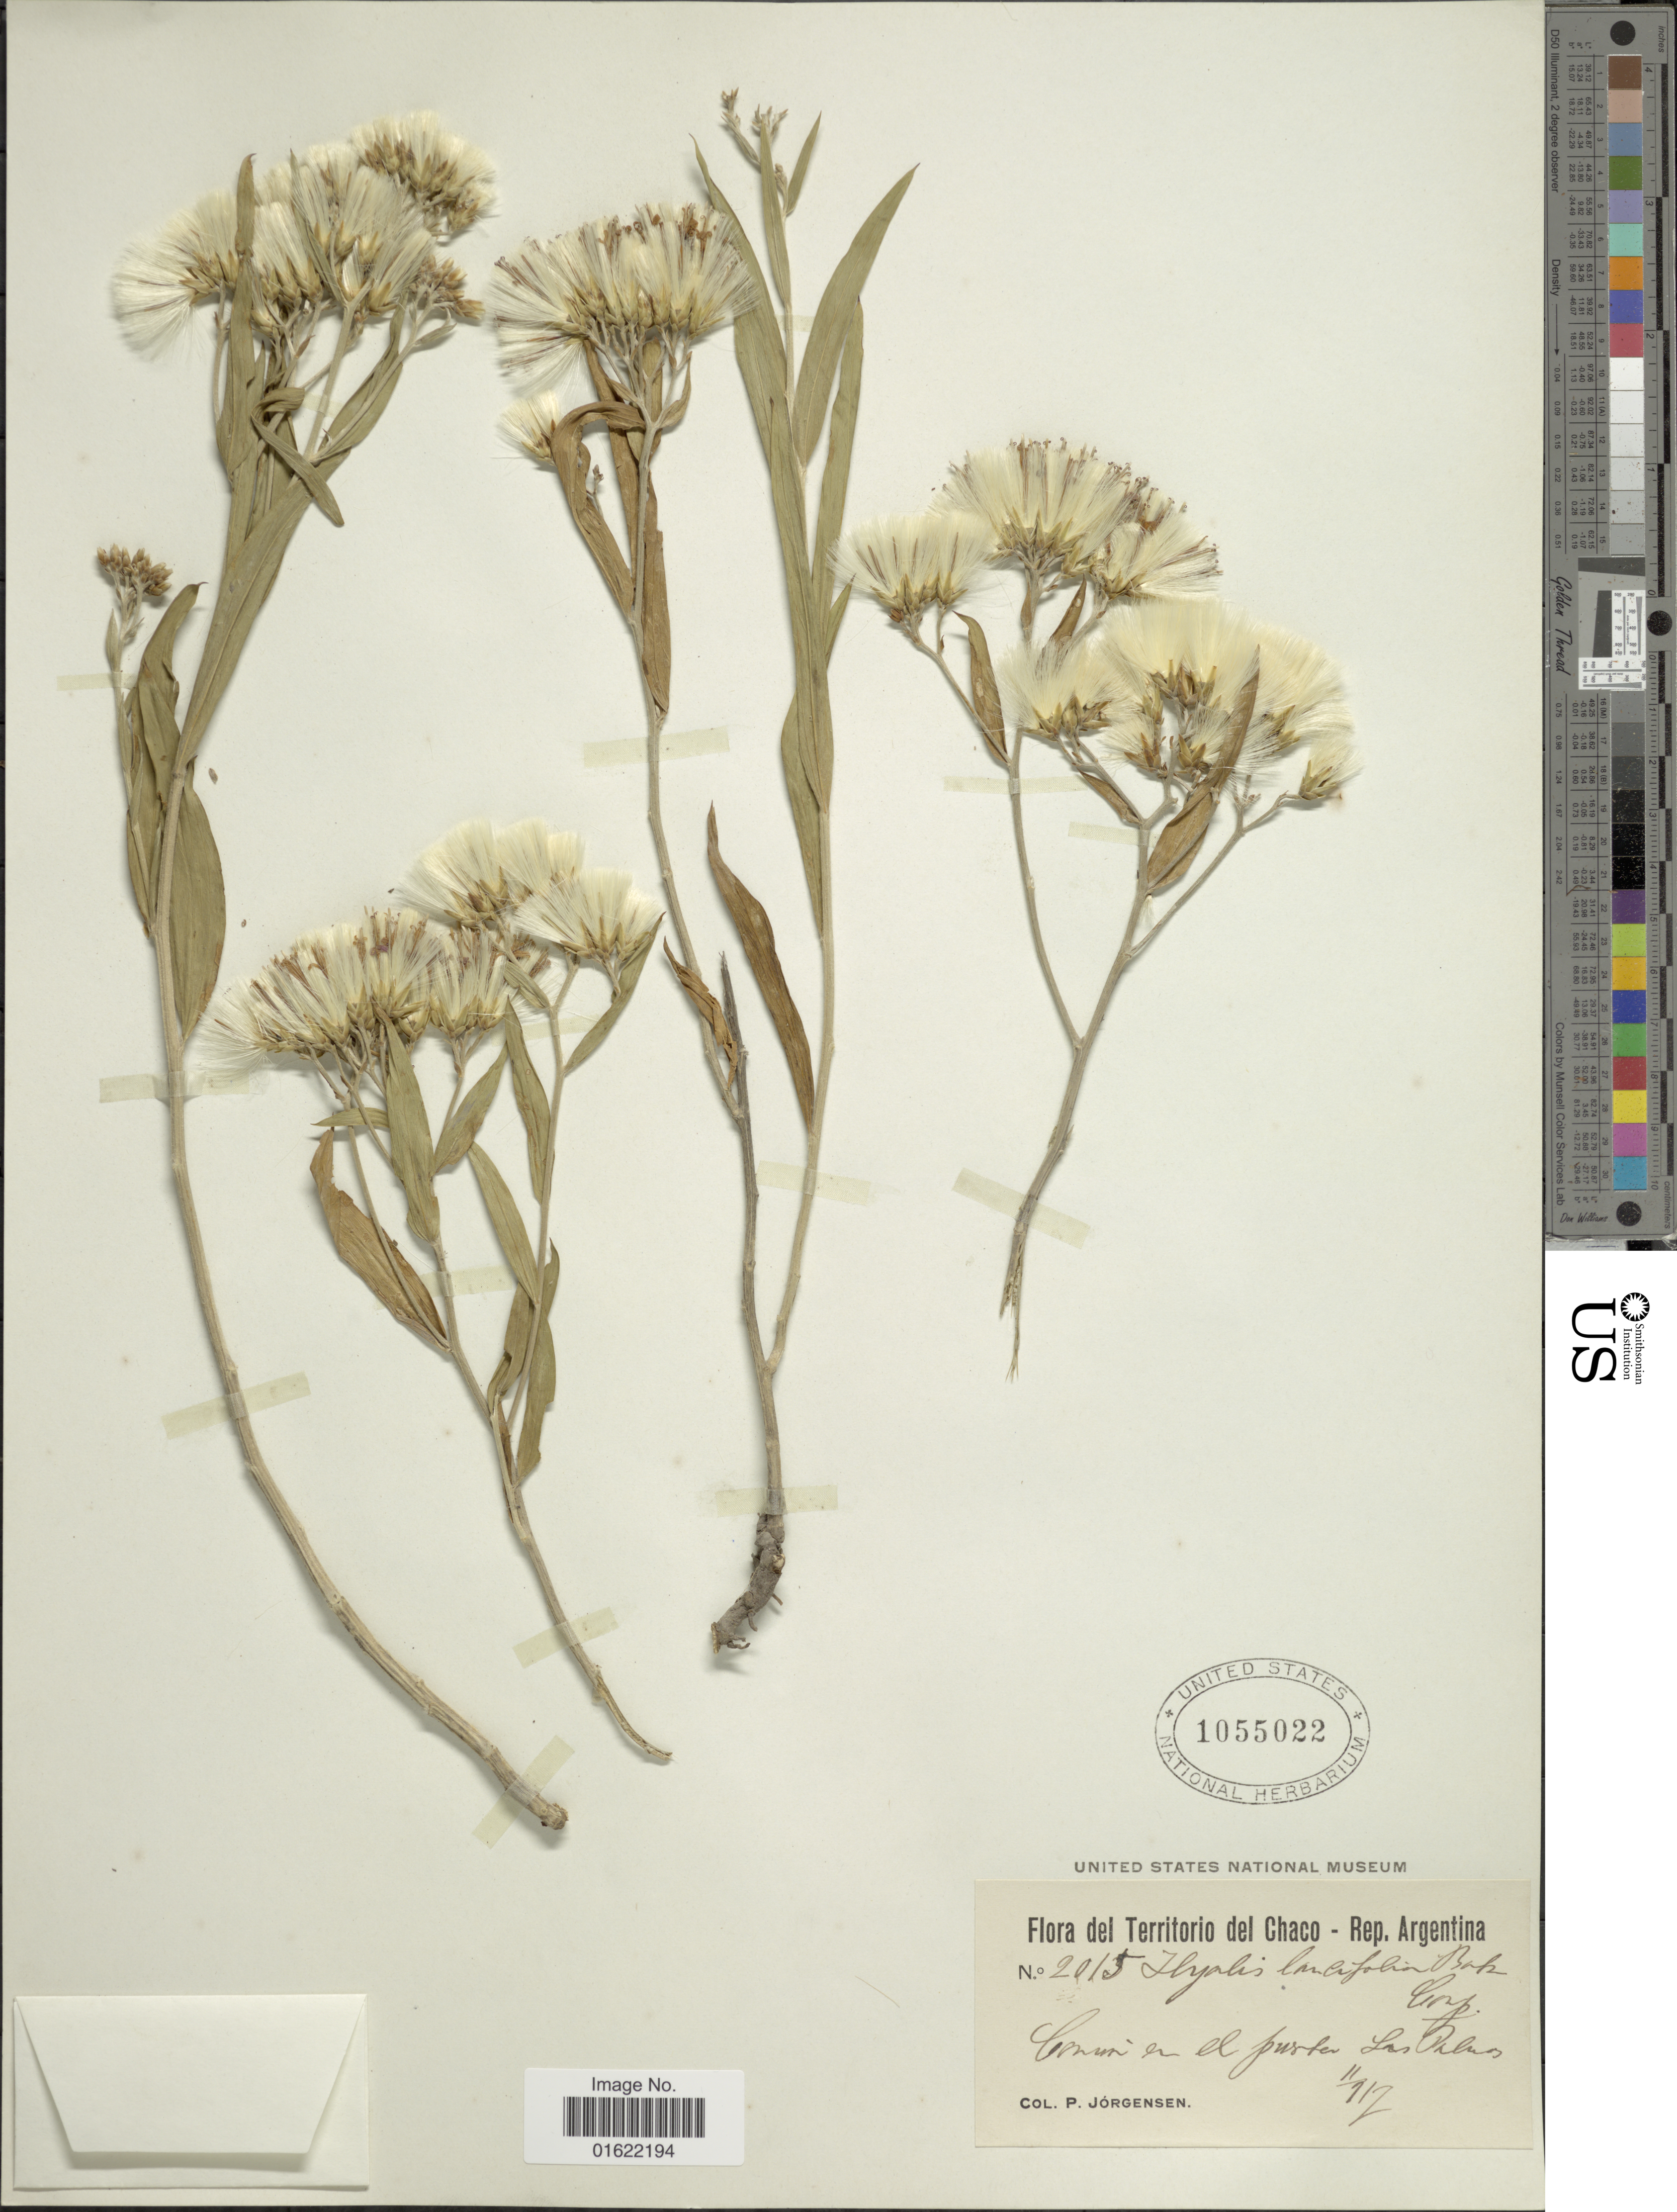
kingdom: Plantae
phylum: Tracheophyta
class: Magnoliopsida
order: Asterales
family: Asteraceae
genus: Hyalis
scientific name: Hyalis lancifolia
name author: Baker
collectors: P. Jörgensen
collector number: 2015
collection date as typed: Transcribed d/m/y: 11/9/17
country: Argentina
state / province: Chaco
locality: Commun er el pusten Las Calas. Territorio del Chaco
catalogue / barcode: US 1055022